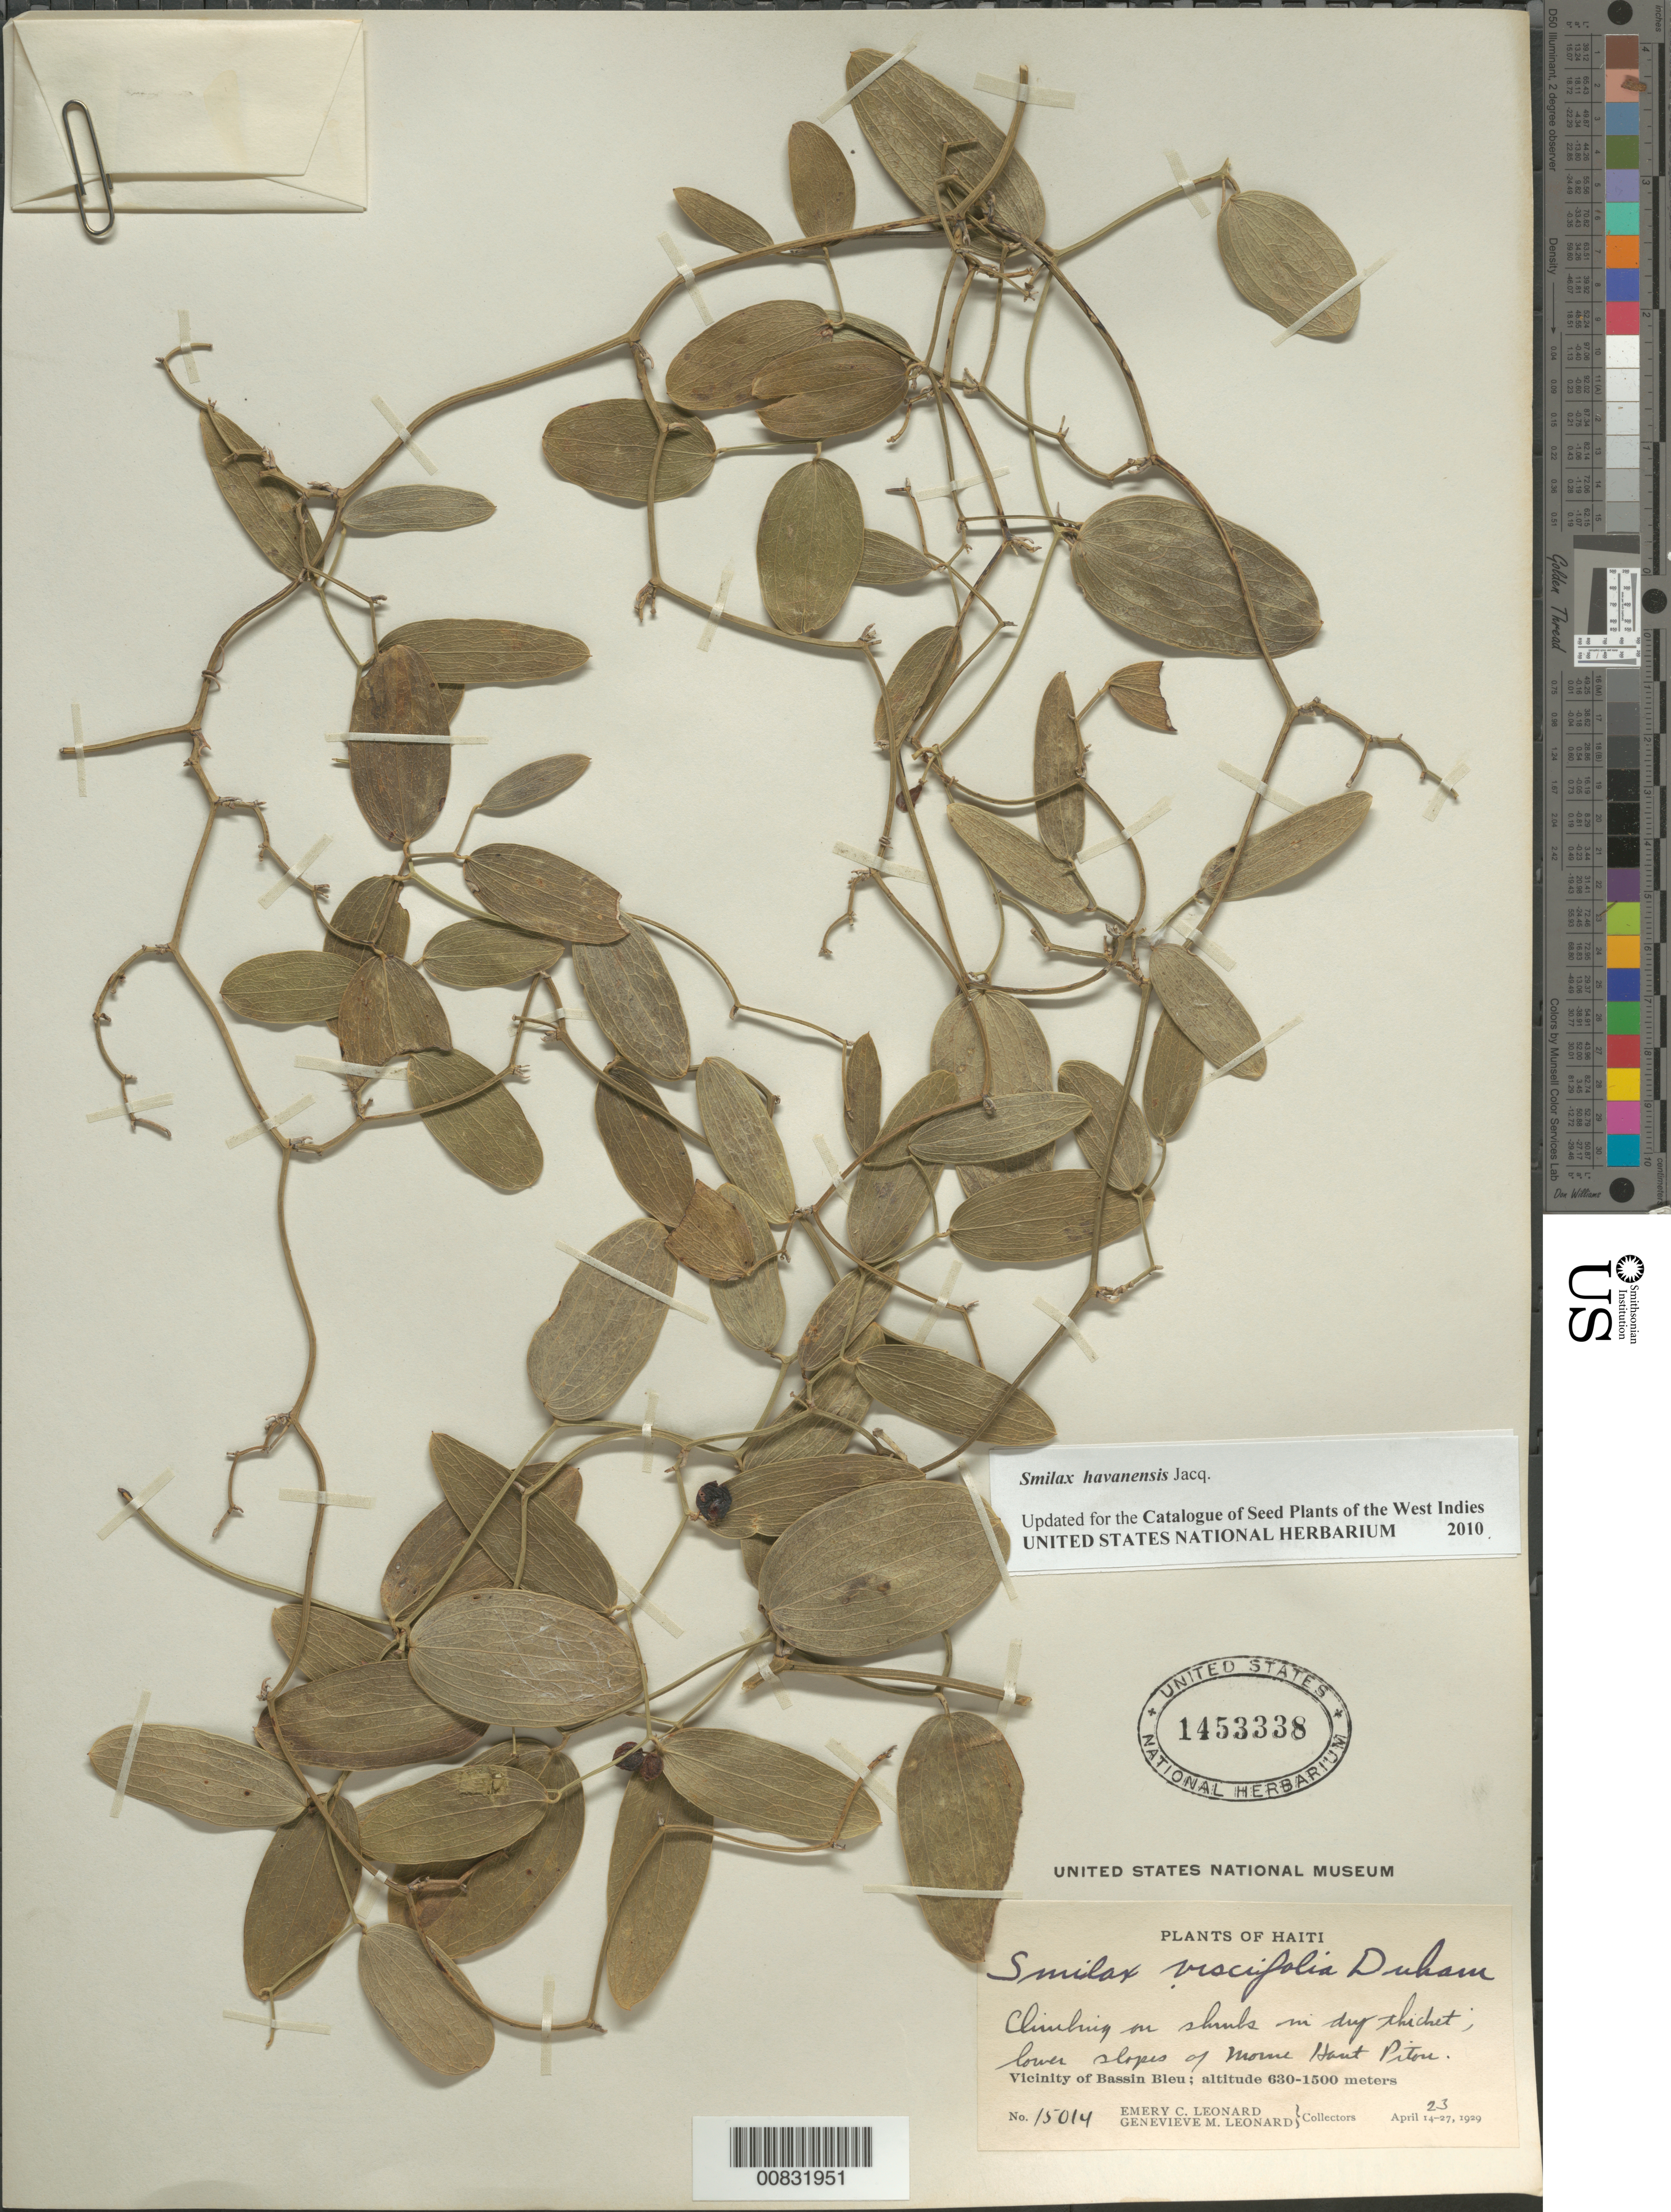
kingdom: Plantae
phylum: Tracheophyta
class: Liliopsida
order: Liliales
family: Smilacaceae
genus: Smilax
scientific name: Smilax havanensis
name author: Jacq.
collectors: E. C. Leonard & G. M. Leonard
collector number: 15014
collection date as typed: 23 Apr 1929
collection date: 1929-04-23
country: Haiti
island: Hispaniola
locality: Vicinity of Bassin Bleu. Lower slopes of Morne Haut Piton.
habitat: Climbing on shrubs in dry thicket.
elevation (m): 630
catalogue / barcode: US 1453338